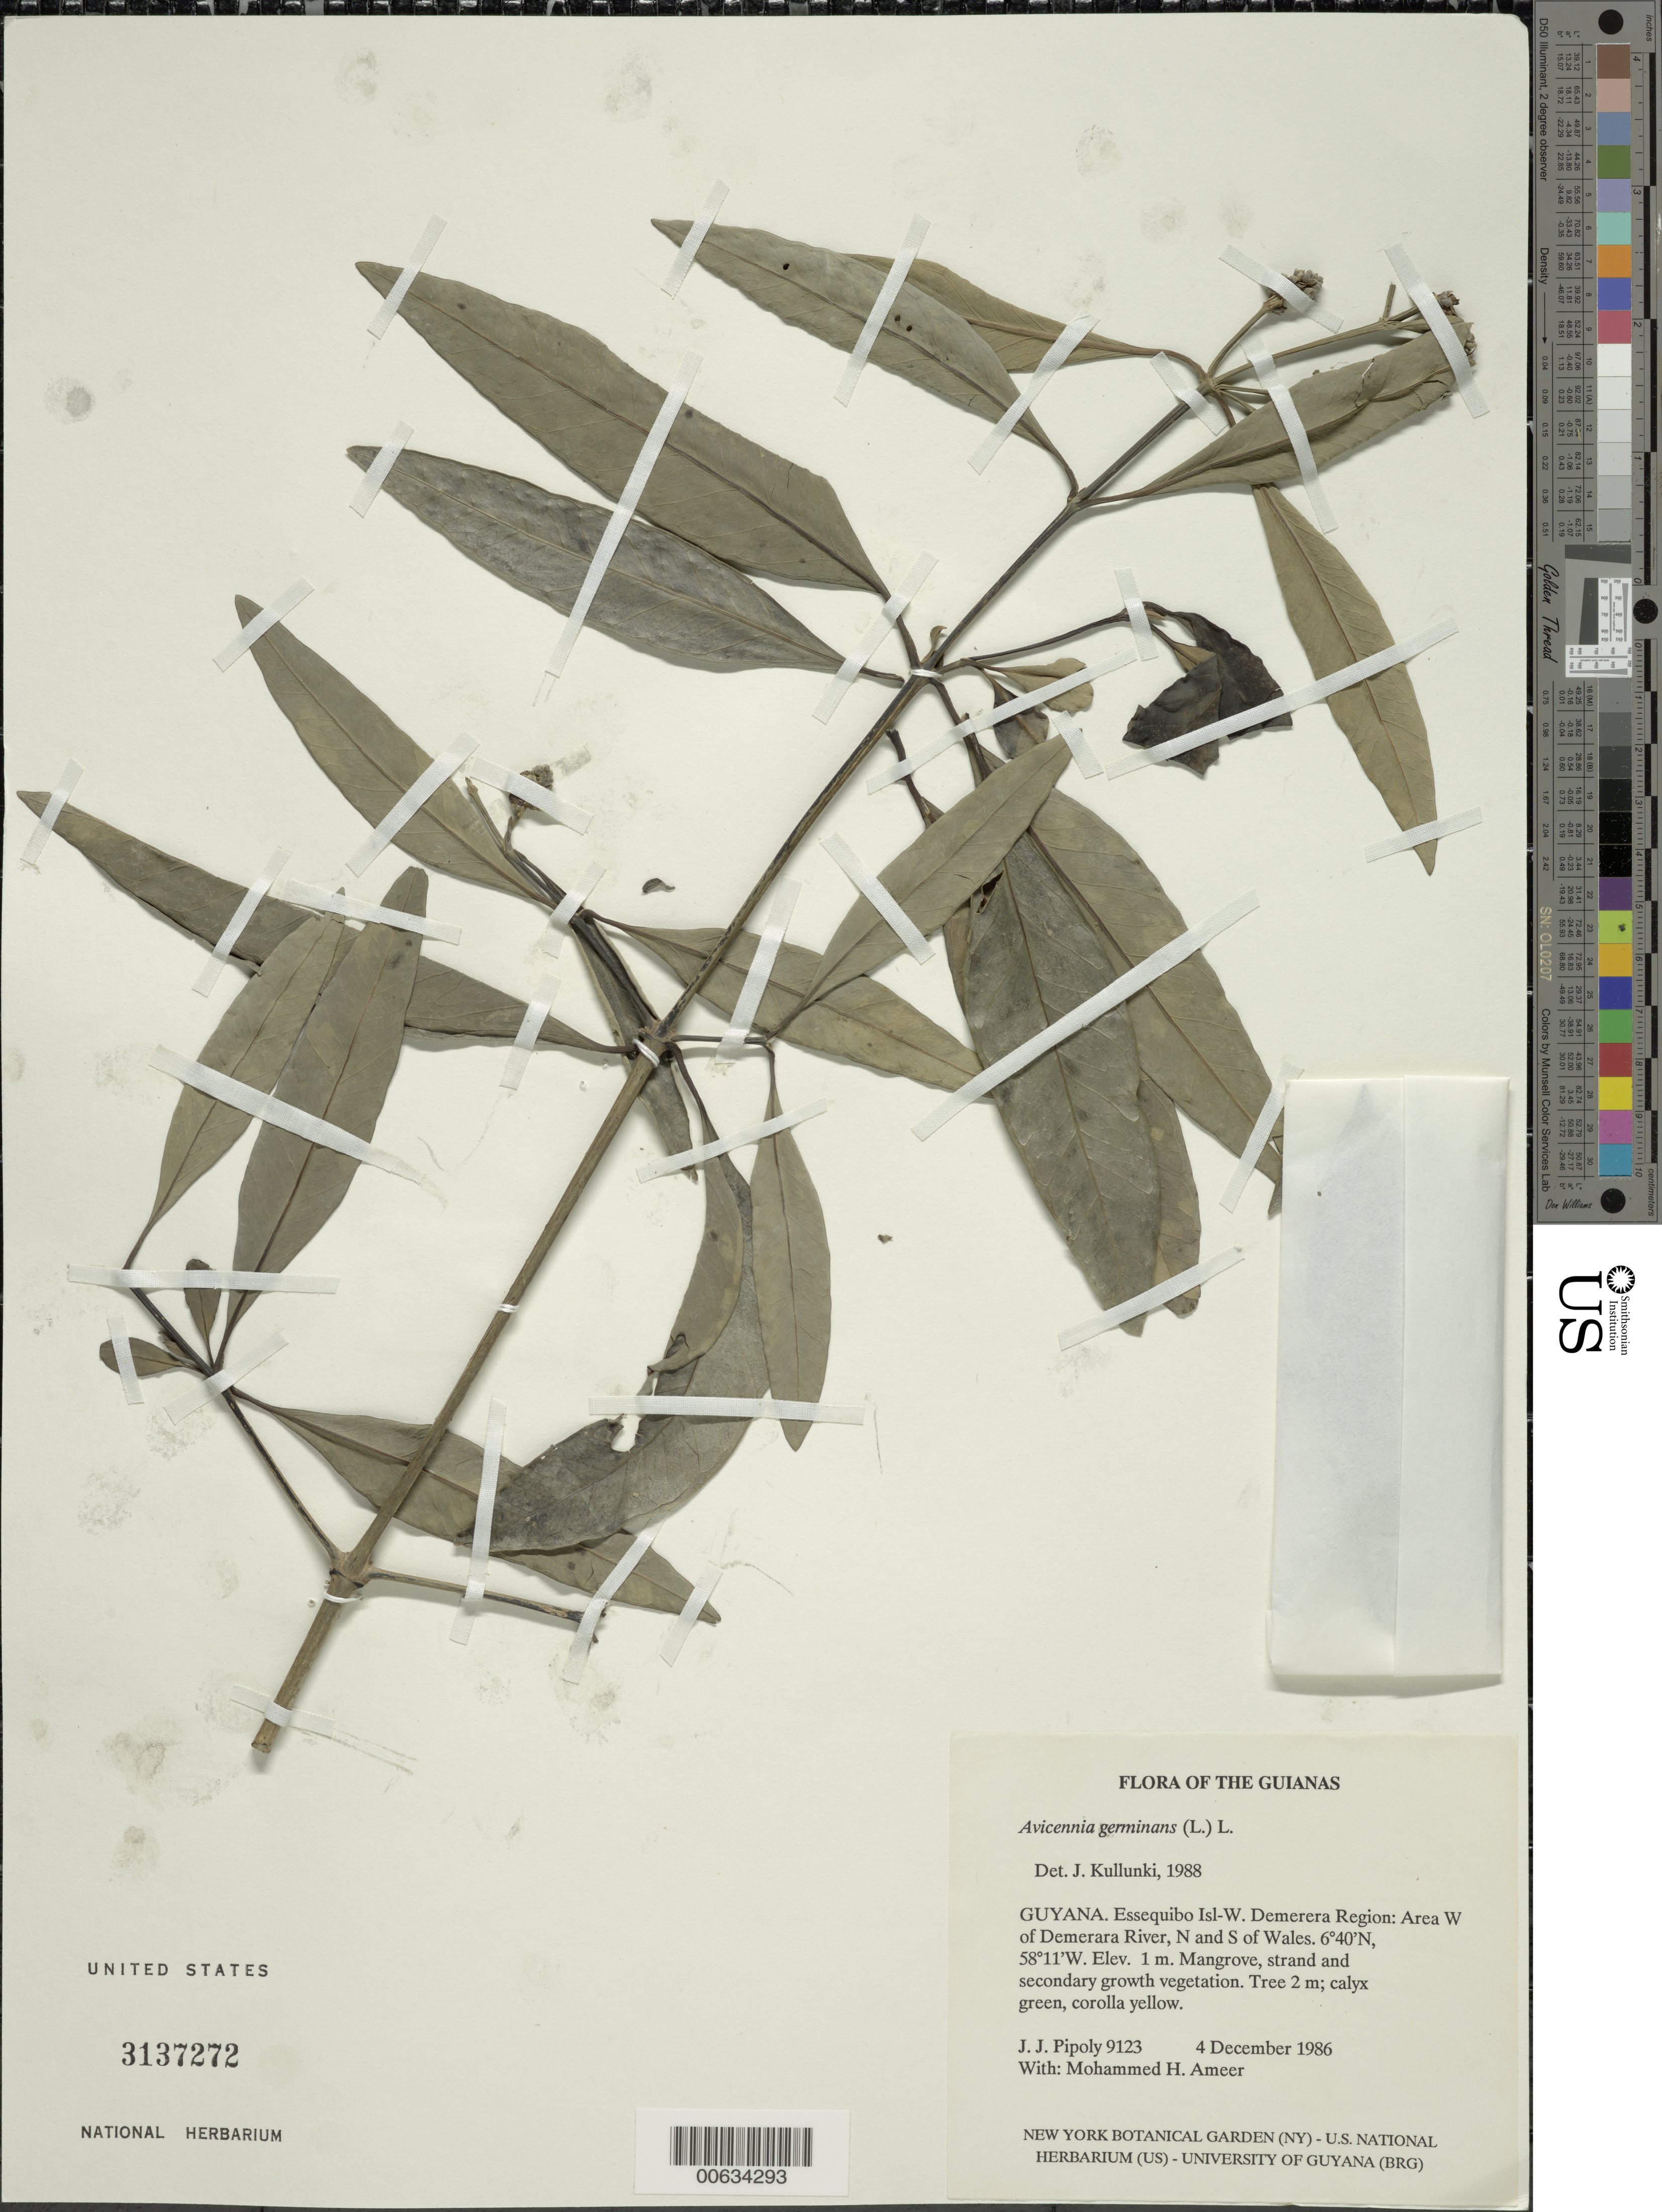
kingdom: Plantae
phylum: Tracheophyta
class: Magnoliopsida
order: Lamiales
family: Acanthaceae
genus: Avicennia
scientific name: Avicennia germinans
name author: (L.) L.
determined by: Kallunki, Jacquelyn A.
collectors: J. J. Pipoly & M. Ameer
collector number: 9123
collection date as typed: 4 December 1986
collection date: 1986-12-04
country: Guyana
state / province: Essequibo Isl-W. Demerara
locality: Area W of Demerara River, N and S of Wales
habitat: Mangrove, strand and secondary growth vegetation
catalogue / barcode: US 3137272